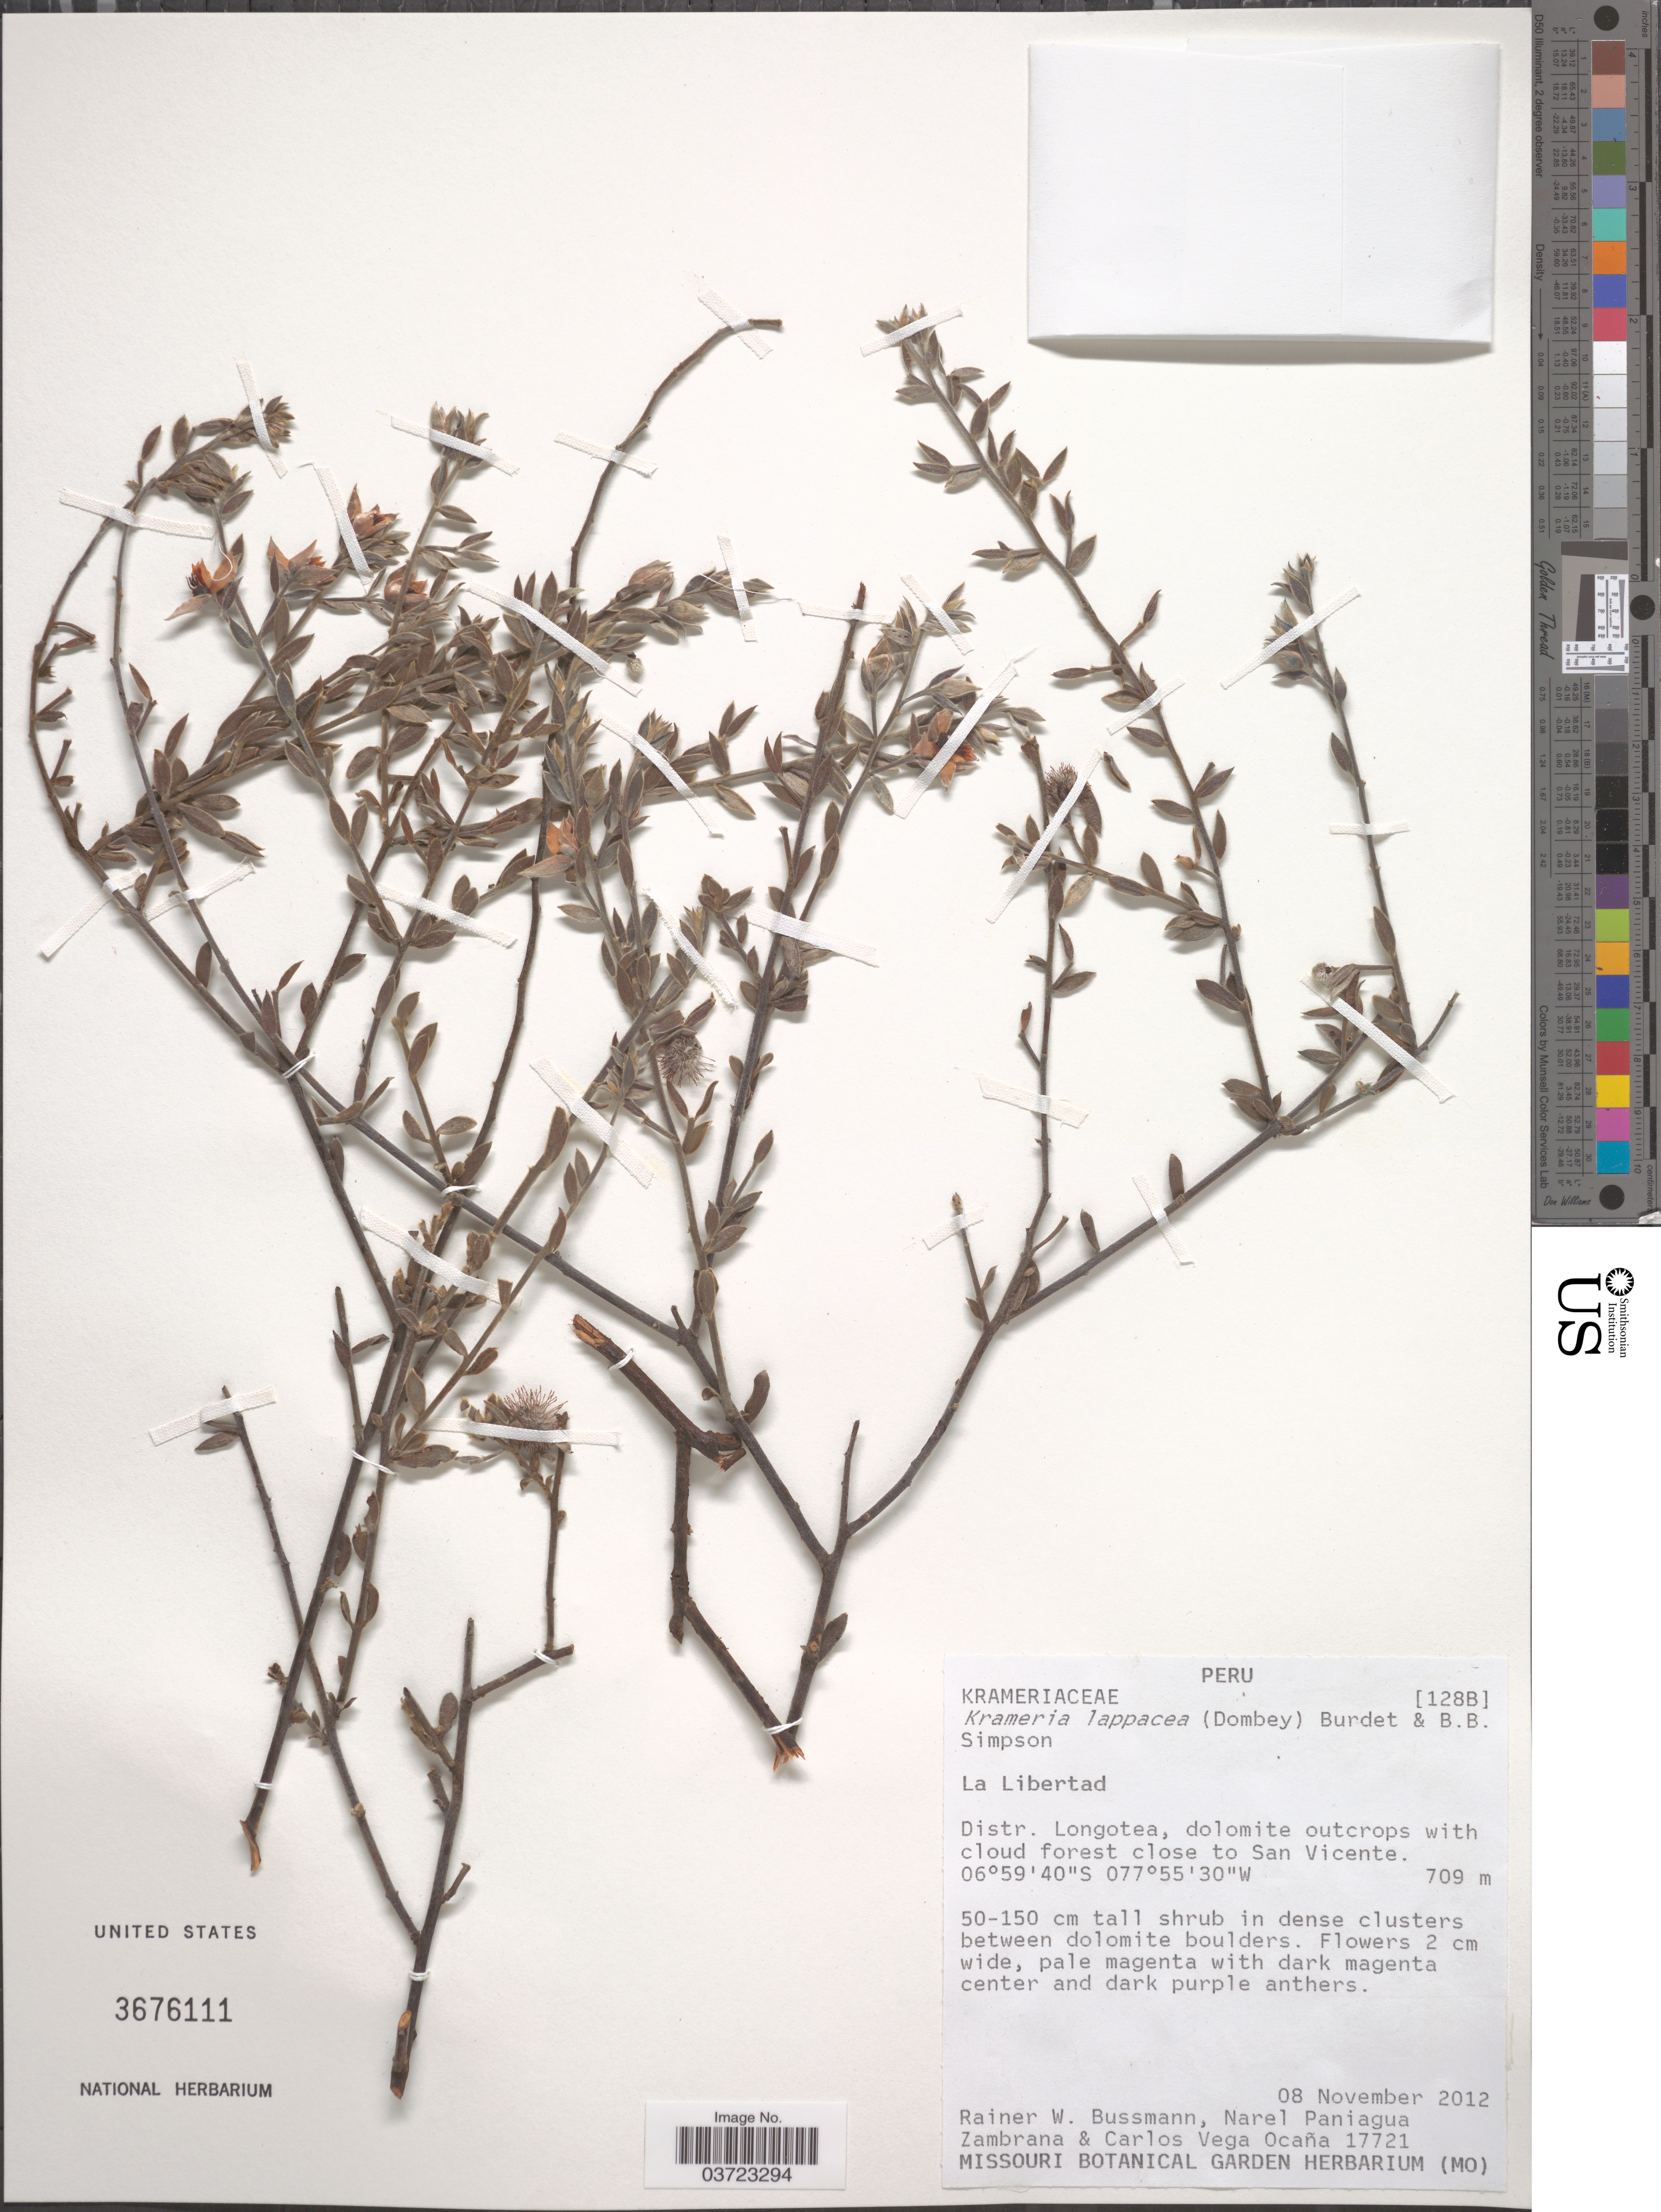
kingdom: Plantae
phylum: Tracheophyta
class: Magnoliopsida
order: Zygophyllales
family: Krameriaceae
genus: Krameria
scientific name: Krameria lappacea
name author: (Dombey) Burdet & B.B. Simpson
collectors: R. W. Bussmann, N. Zambrana & C. Vega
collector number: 17721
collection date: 2012-11-08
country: Peru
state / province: La Libertad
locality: Distr. Longotea, dolomite outcrops with cloud forest close to San Vicente.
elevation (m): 709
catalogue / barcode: US 3676111